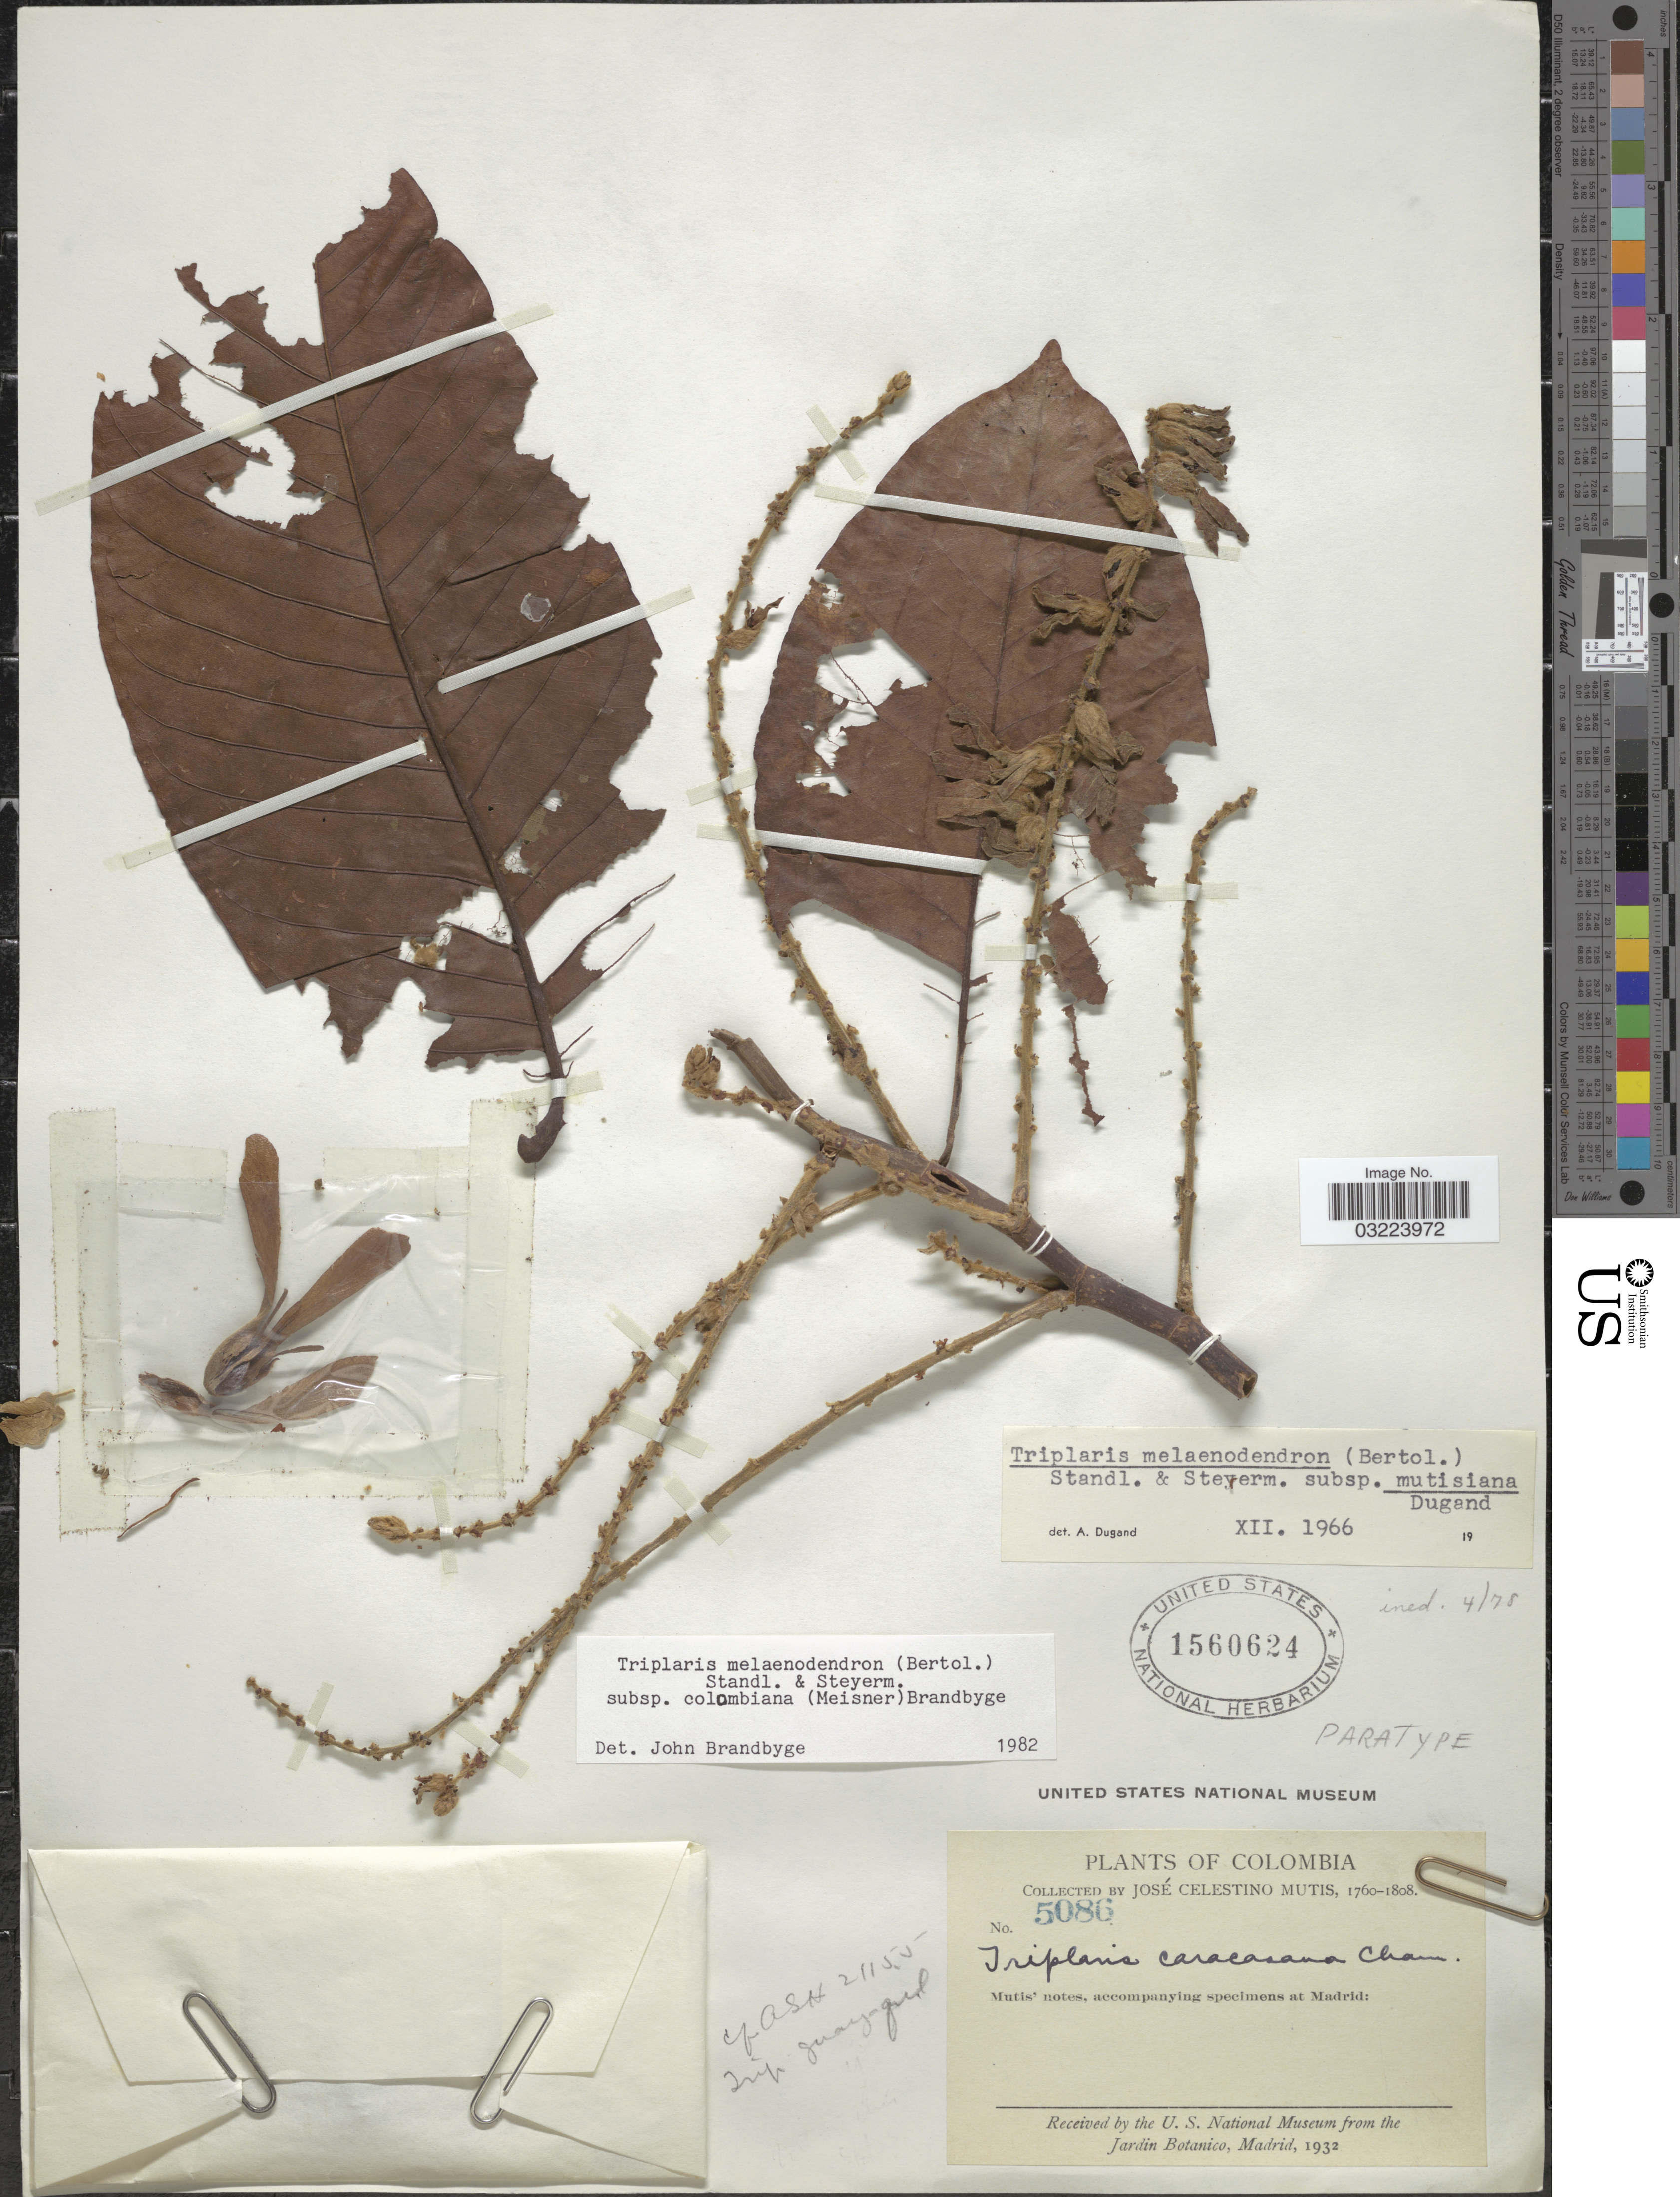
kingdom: Plantae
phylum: Tracheophyta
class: Magnoliopsida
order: Caryophyllales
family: Polygonaceae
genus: Triplaris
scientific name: Triplaris melaenodendron subsp. colombiana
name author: (Meisn.) Brandbyge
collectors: J. C. B. Mutis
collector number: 5086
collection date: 1760/1808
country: Colombia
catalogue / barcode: US 1560624